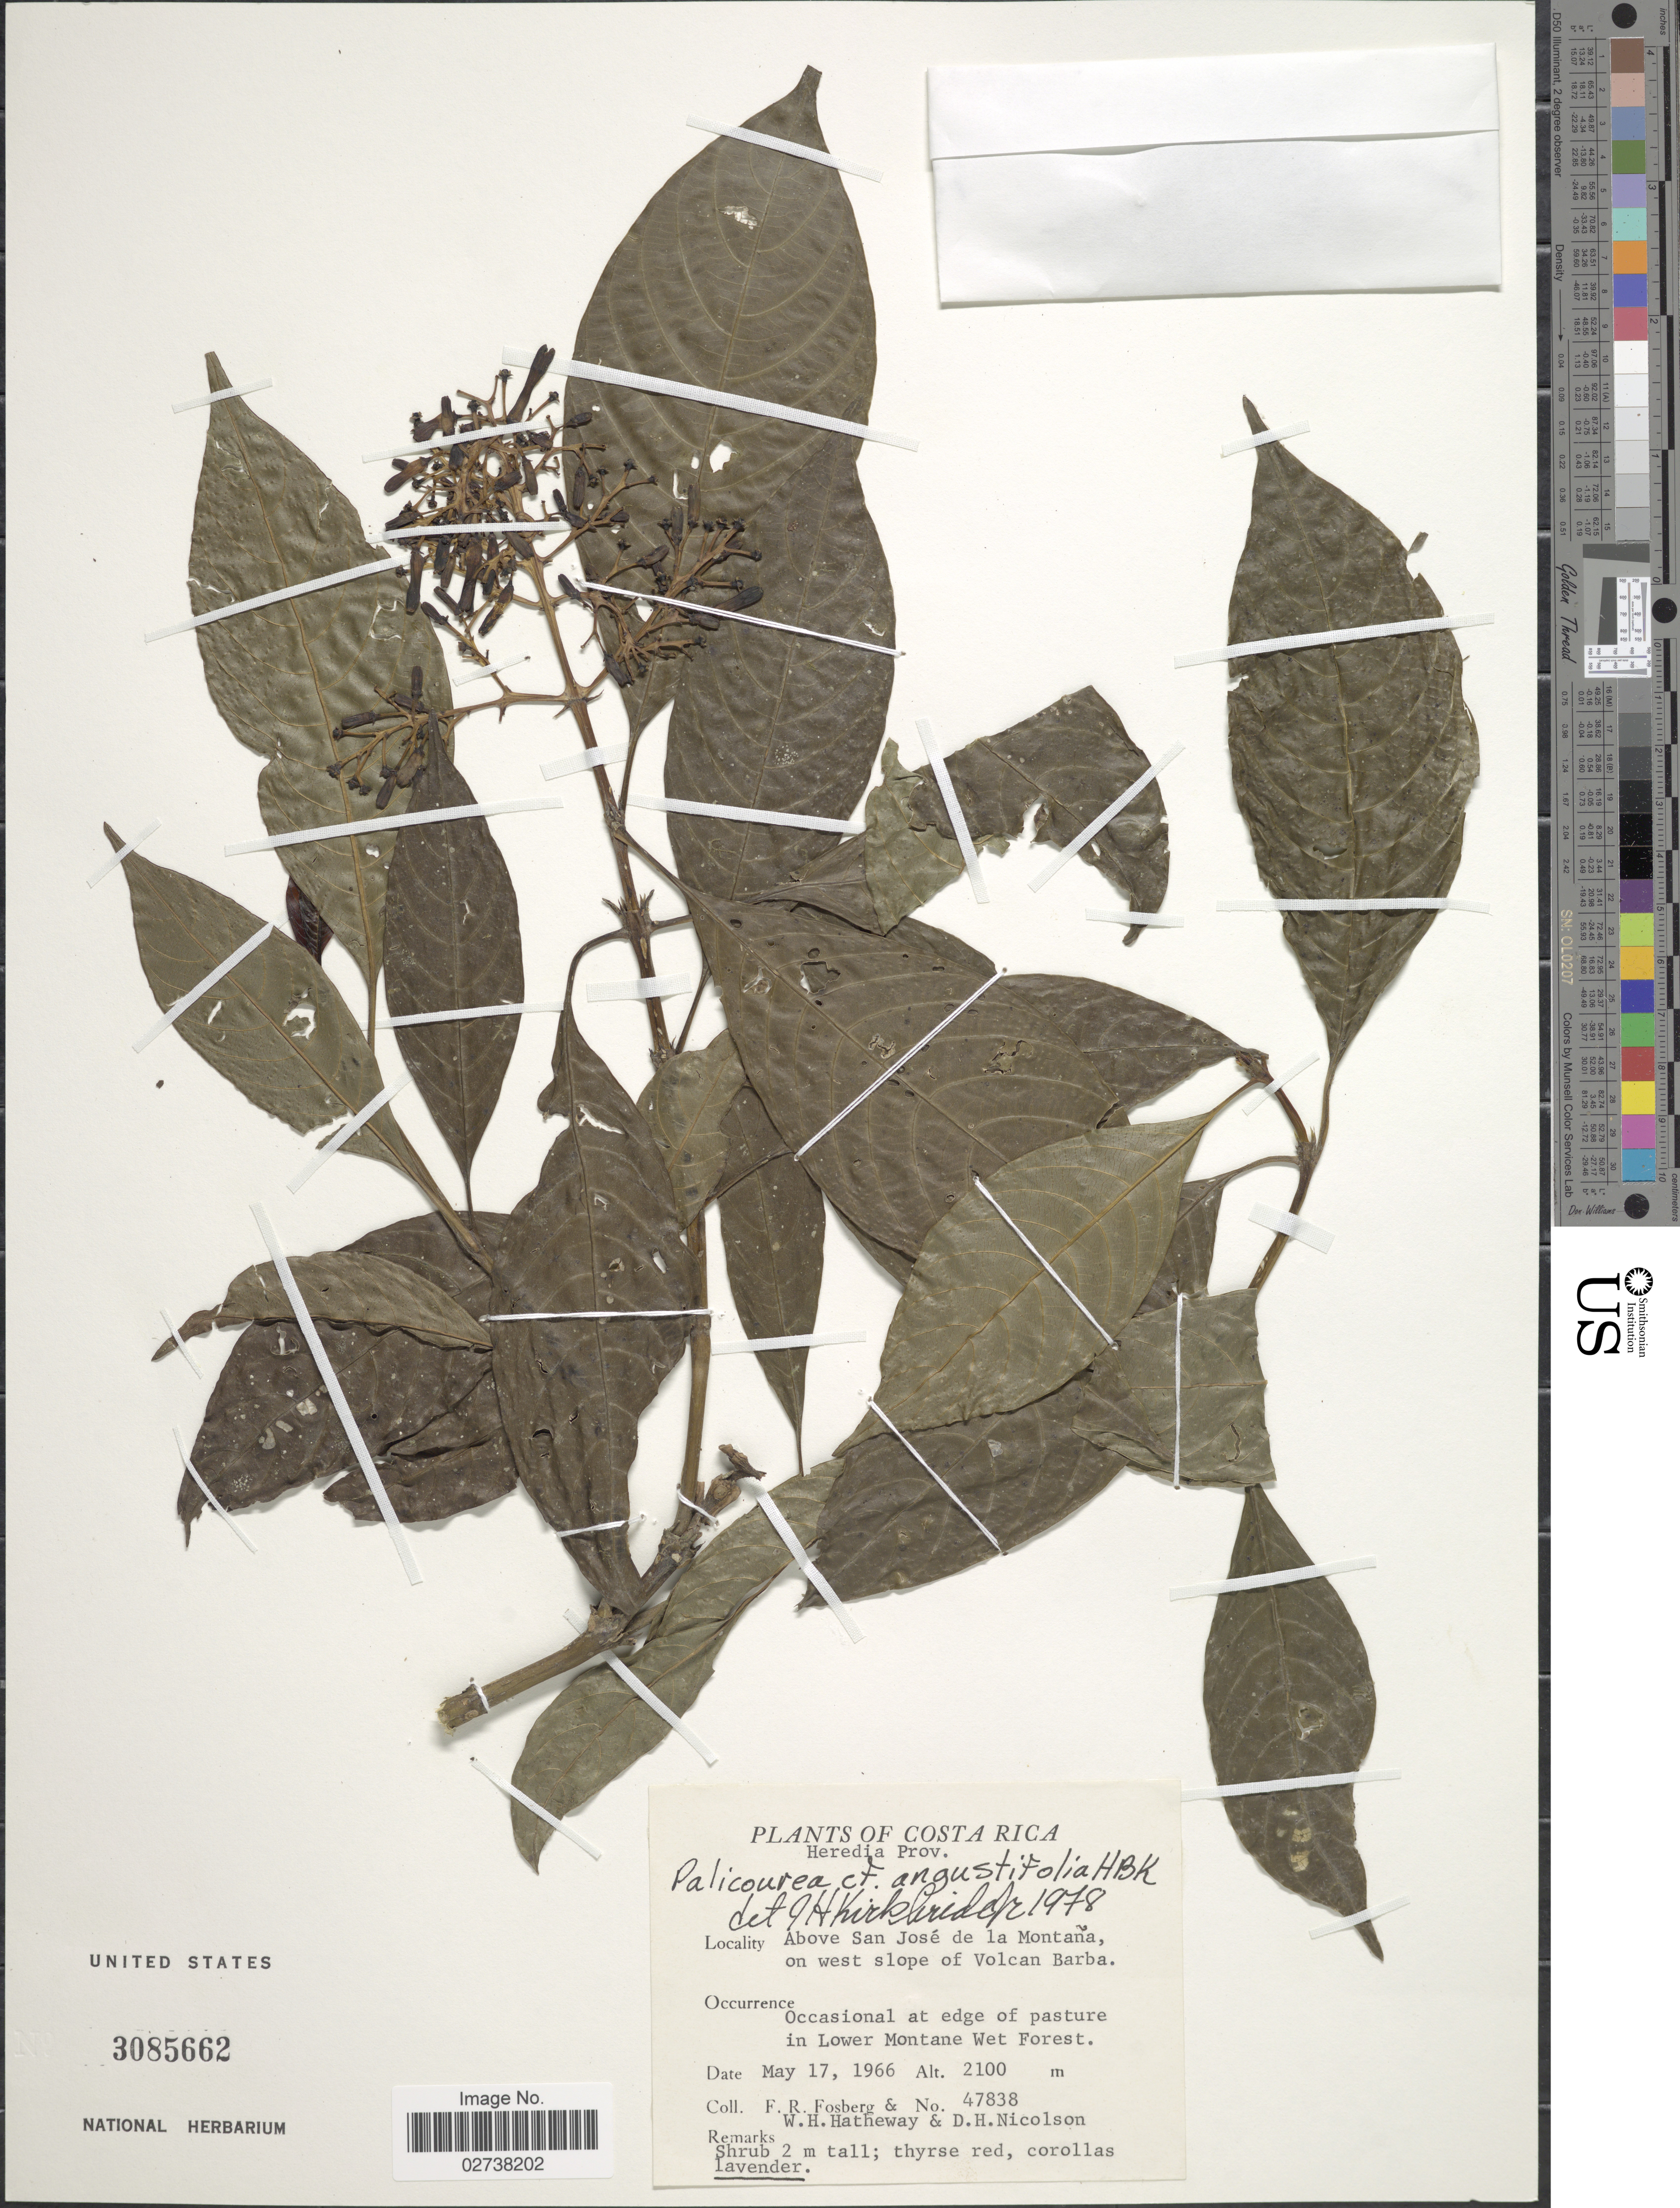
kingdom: Plantae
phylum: Tracheophyta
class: Magnoliopsida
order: Gentianales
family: Rubiaceae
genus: Palicourea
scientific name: Palicourea angustifolia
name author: Kunth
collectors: F. R. Fosberg, W. H. Hatheway & D. H. Nicolson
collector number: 47838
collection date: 1966-05-17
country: Costa Rica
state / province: Heredia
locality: Above San Jose de la Montana, on wet slope of Volcan Barba, at edge of pasture in Lower Montane Wet Forest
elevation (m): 2100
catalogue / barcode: US 3085662